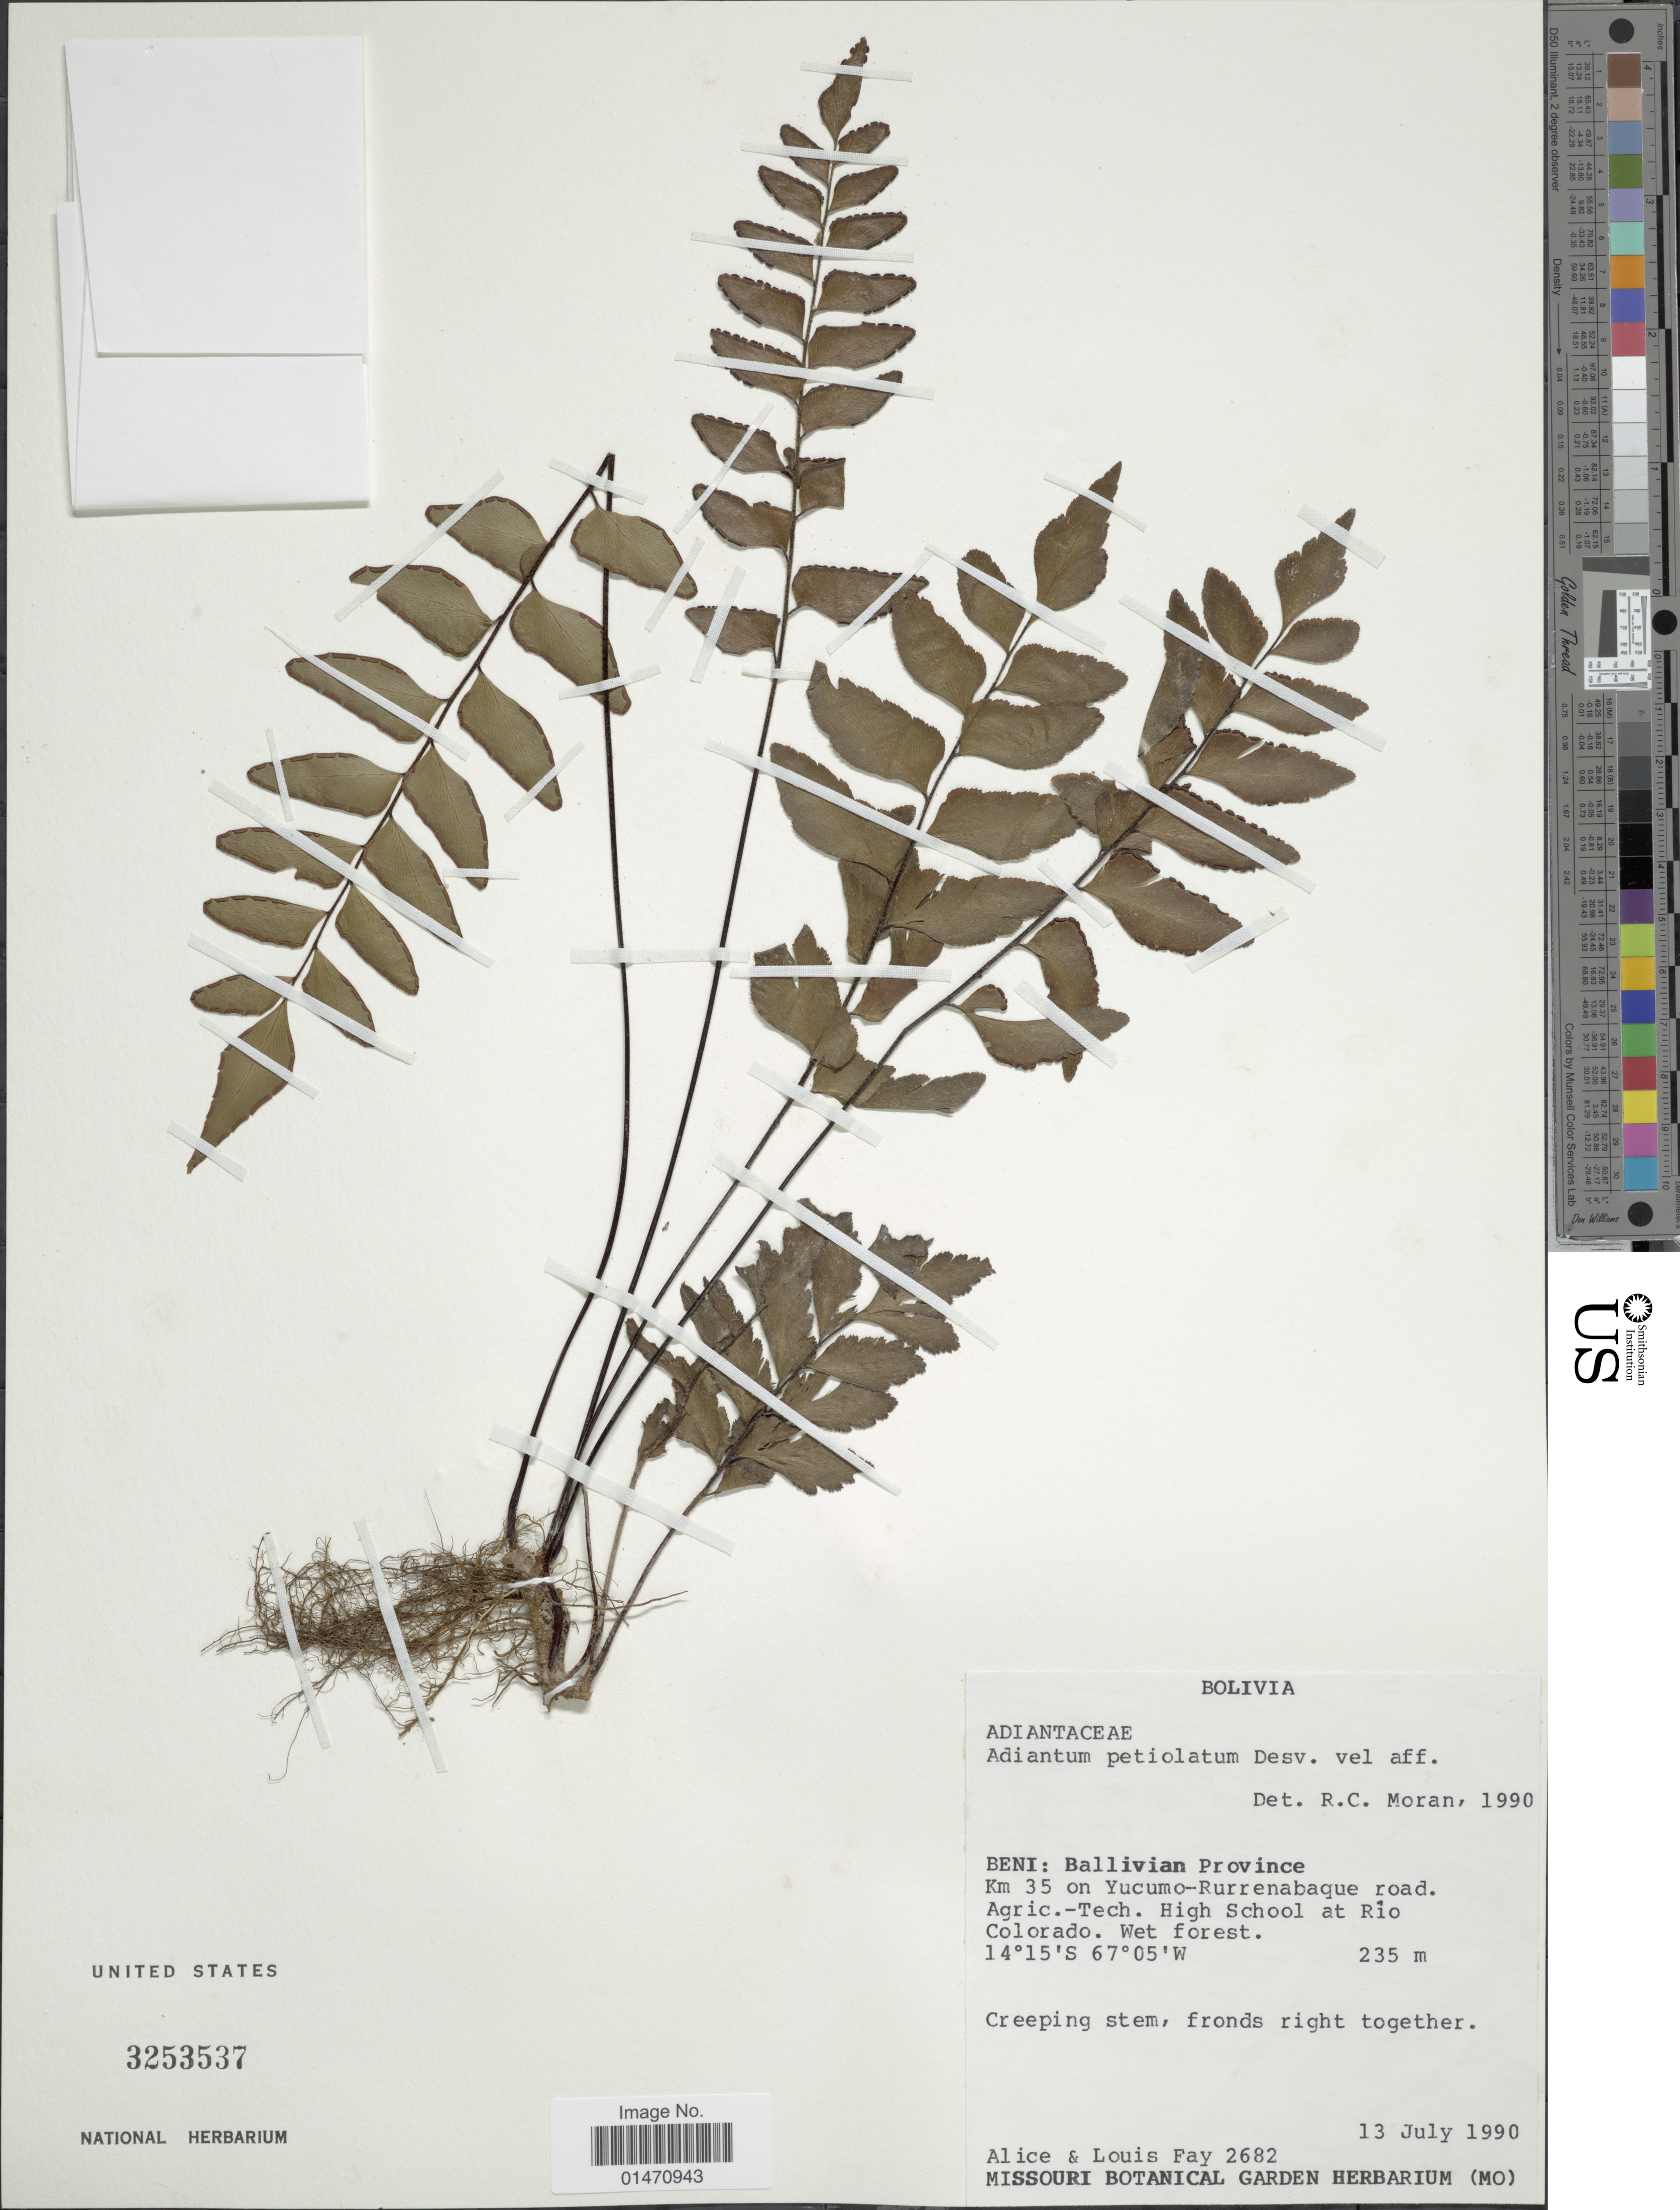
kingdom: Plantae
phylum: Tracheophyta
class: Polypodiopsida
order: Polypodiales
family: Pteridaceae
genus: Adiantum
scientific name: Adiantum petiolatum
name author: Desv.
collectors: A. Fay & L. Fay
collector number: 2682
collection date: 1992-07-13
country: Bolivia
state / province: Beni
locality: Beni: Ballivian Province, km 35 on Yucumo-Rurrenabaque road, Agric.-Tech, high school at Rio Colorado, wet forest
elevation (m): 235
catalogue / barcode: US 3253537